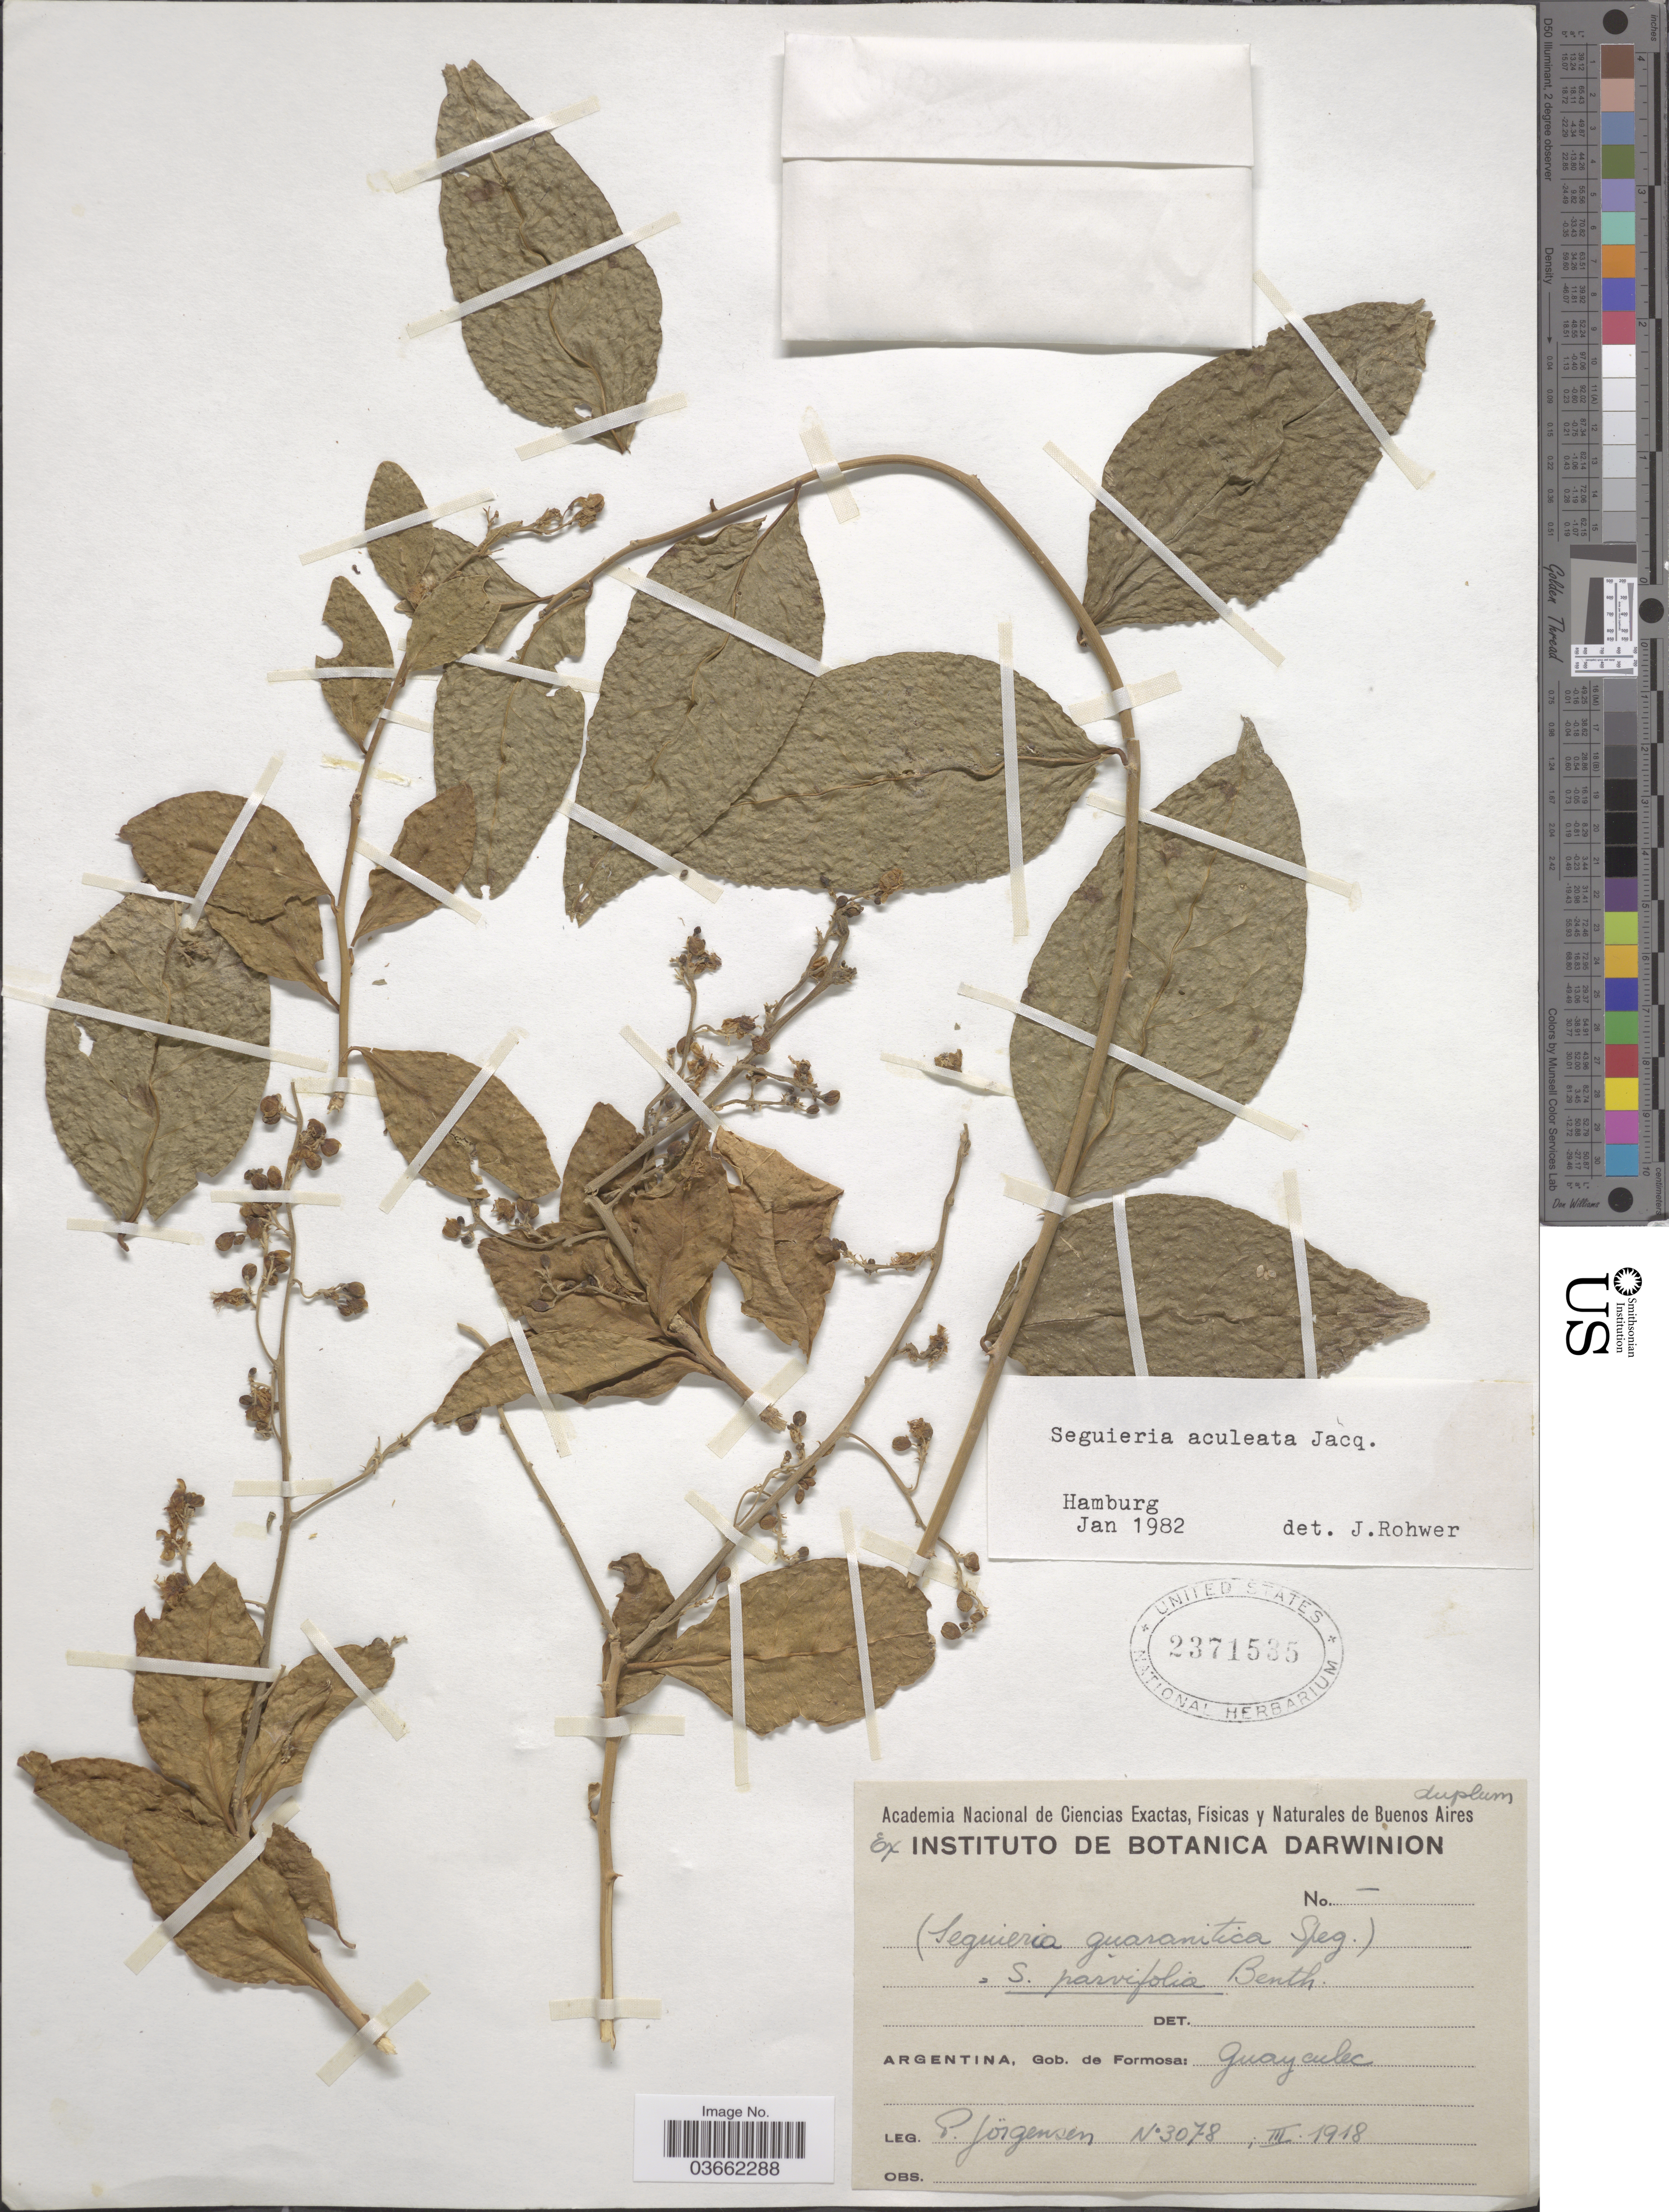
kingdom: Plantae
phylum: Tracheophyta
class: Magnoliopsida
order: Caryophyllales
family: Phytolaccaceae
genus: Seguieria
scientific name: Seguieria aculeata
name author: Jacq.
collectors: P. Jörgensen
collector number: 3078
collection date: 1918-03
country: Argentina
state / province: Formosa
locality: Gob. de Formosa: Guayculec.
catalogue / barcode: US 2371535